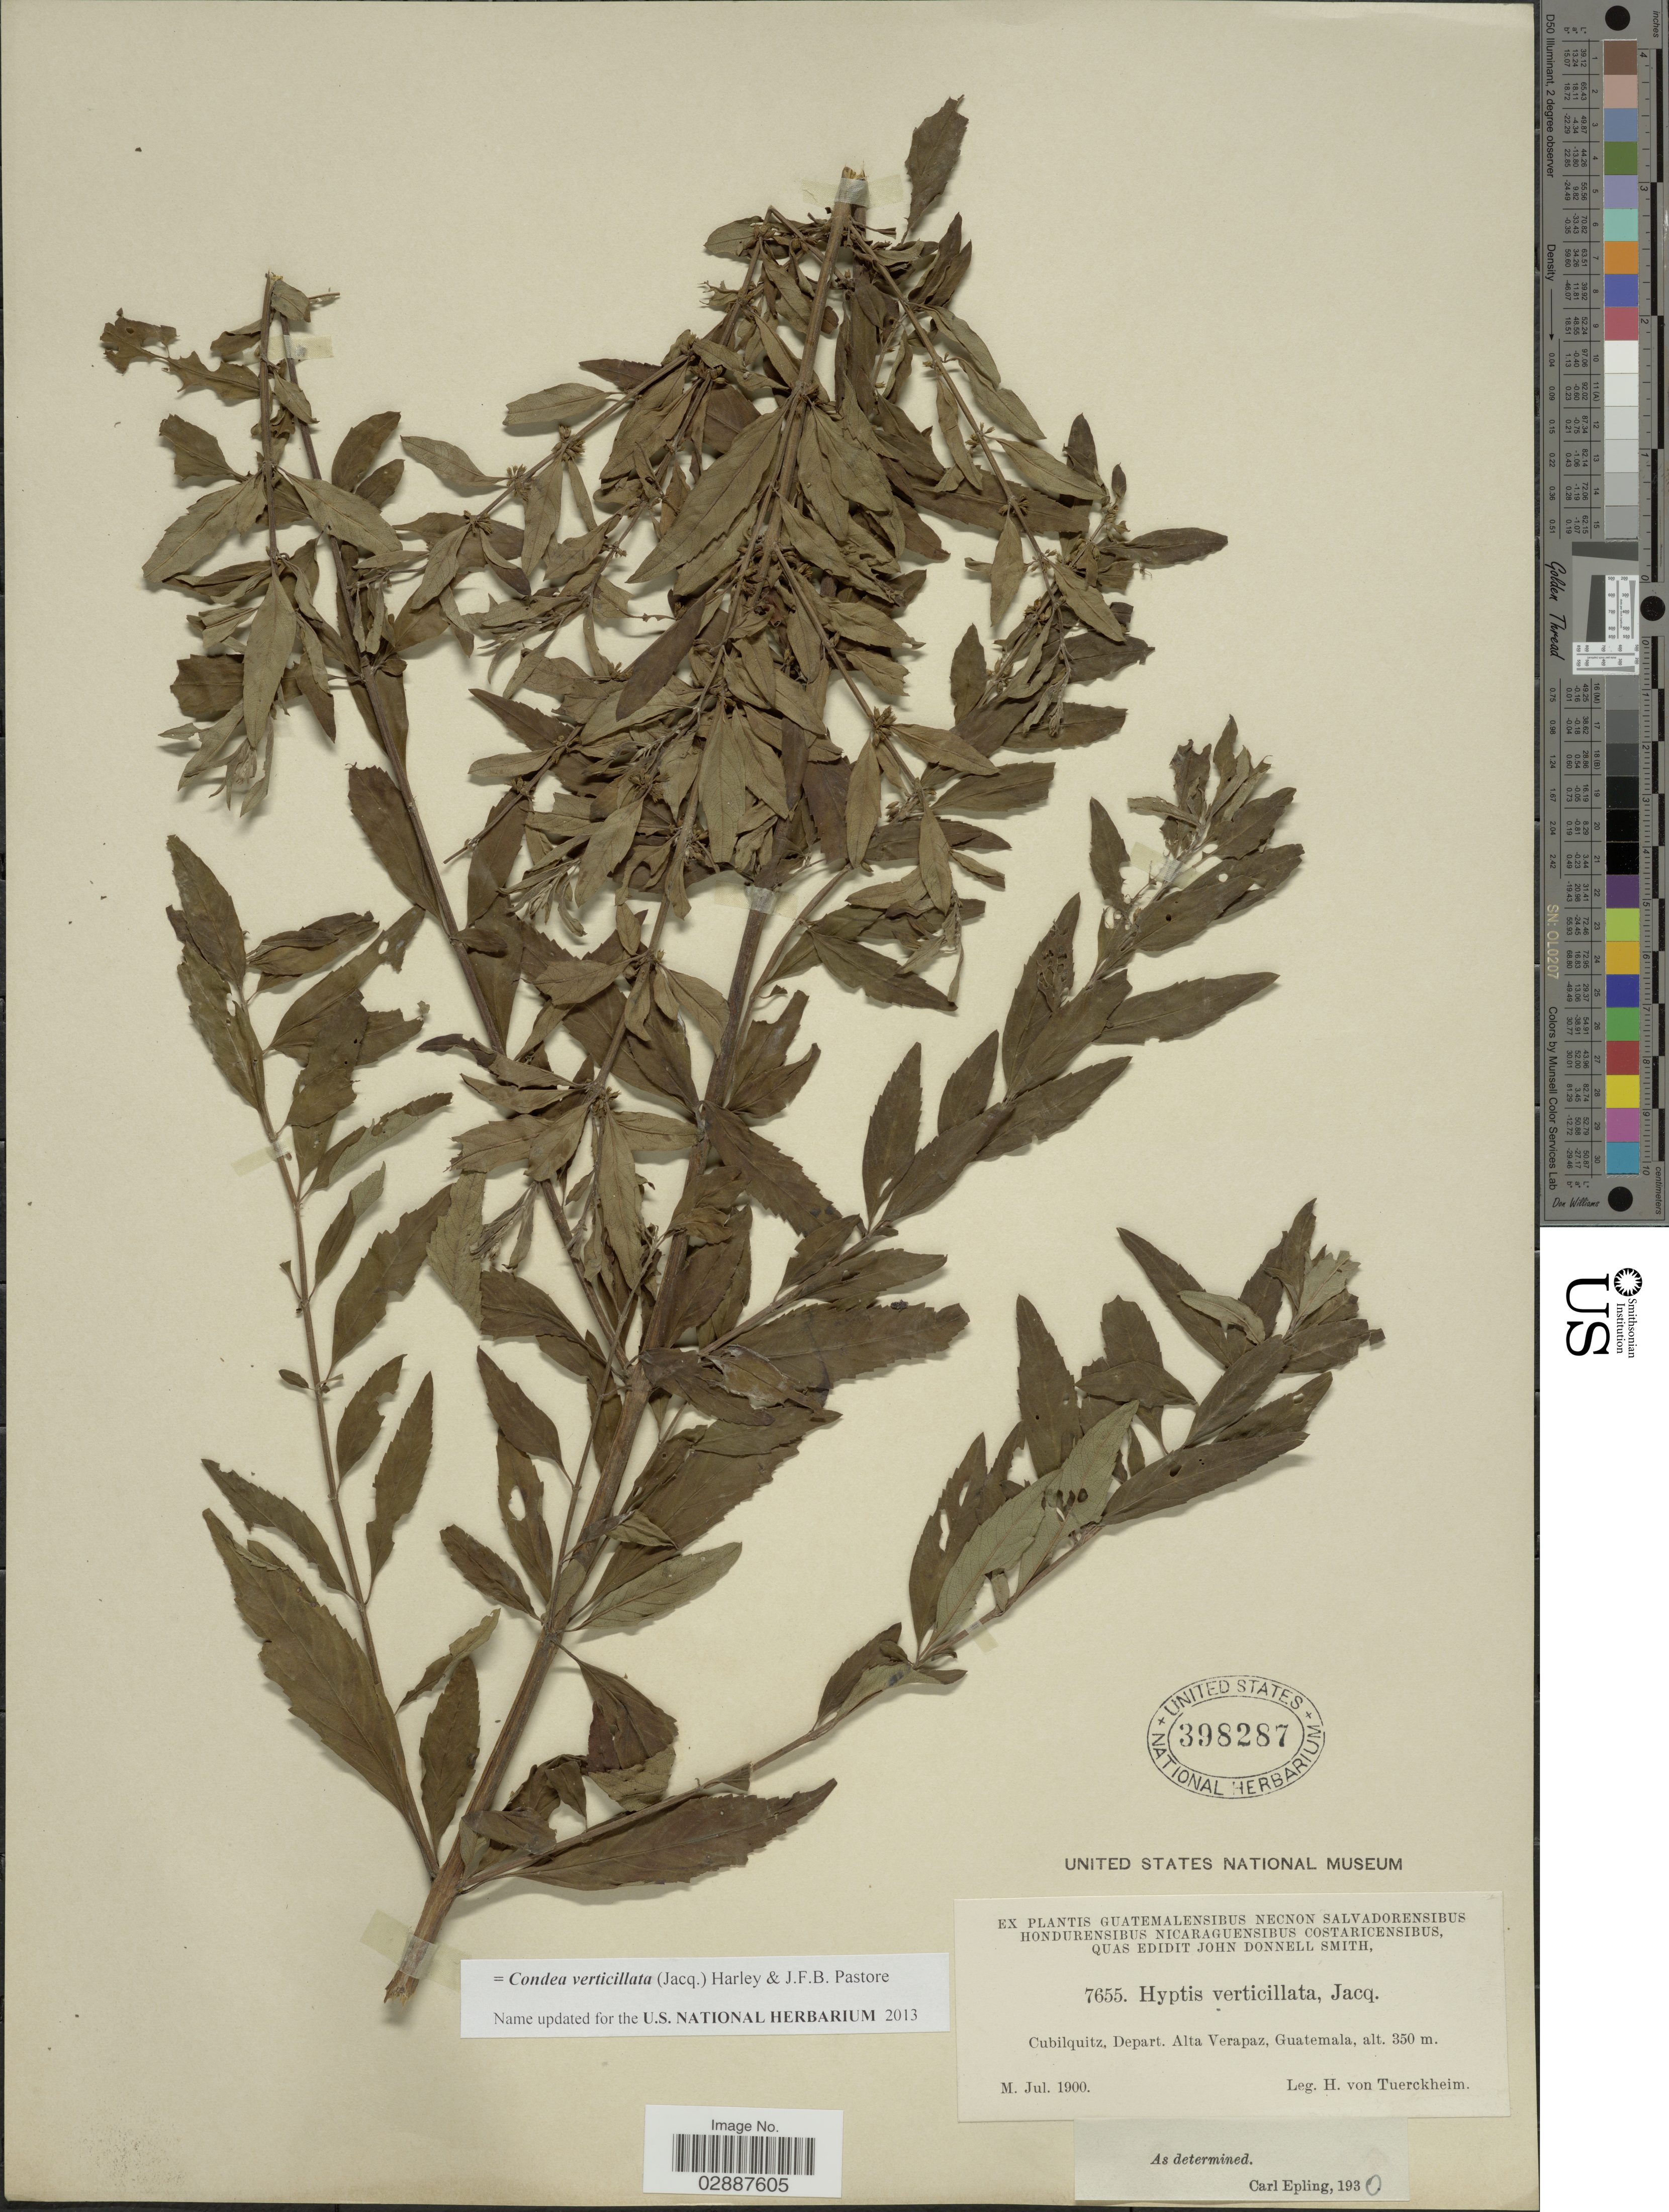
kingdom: Plantae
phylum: Tracheophyta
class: Magnoliopsida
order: Lamiales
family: Lamiaceae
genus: Condea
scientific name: Condea verticillata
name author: (Jacq.) Harley & J.F.B. Pastore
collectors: H. von Türckheim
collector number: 7655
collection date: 1900-07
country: Guatemala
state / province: Alta Verapaz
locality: Cubilquitz, Depart. Alta Verapaz.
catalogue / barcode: US 398287